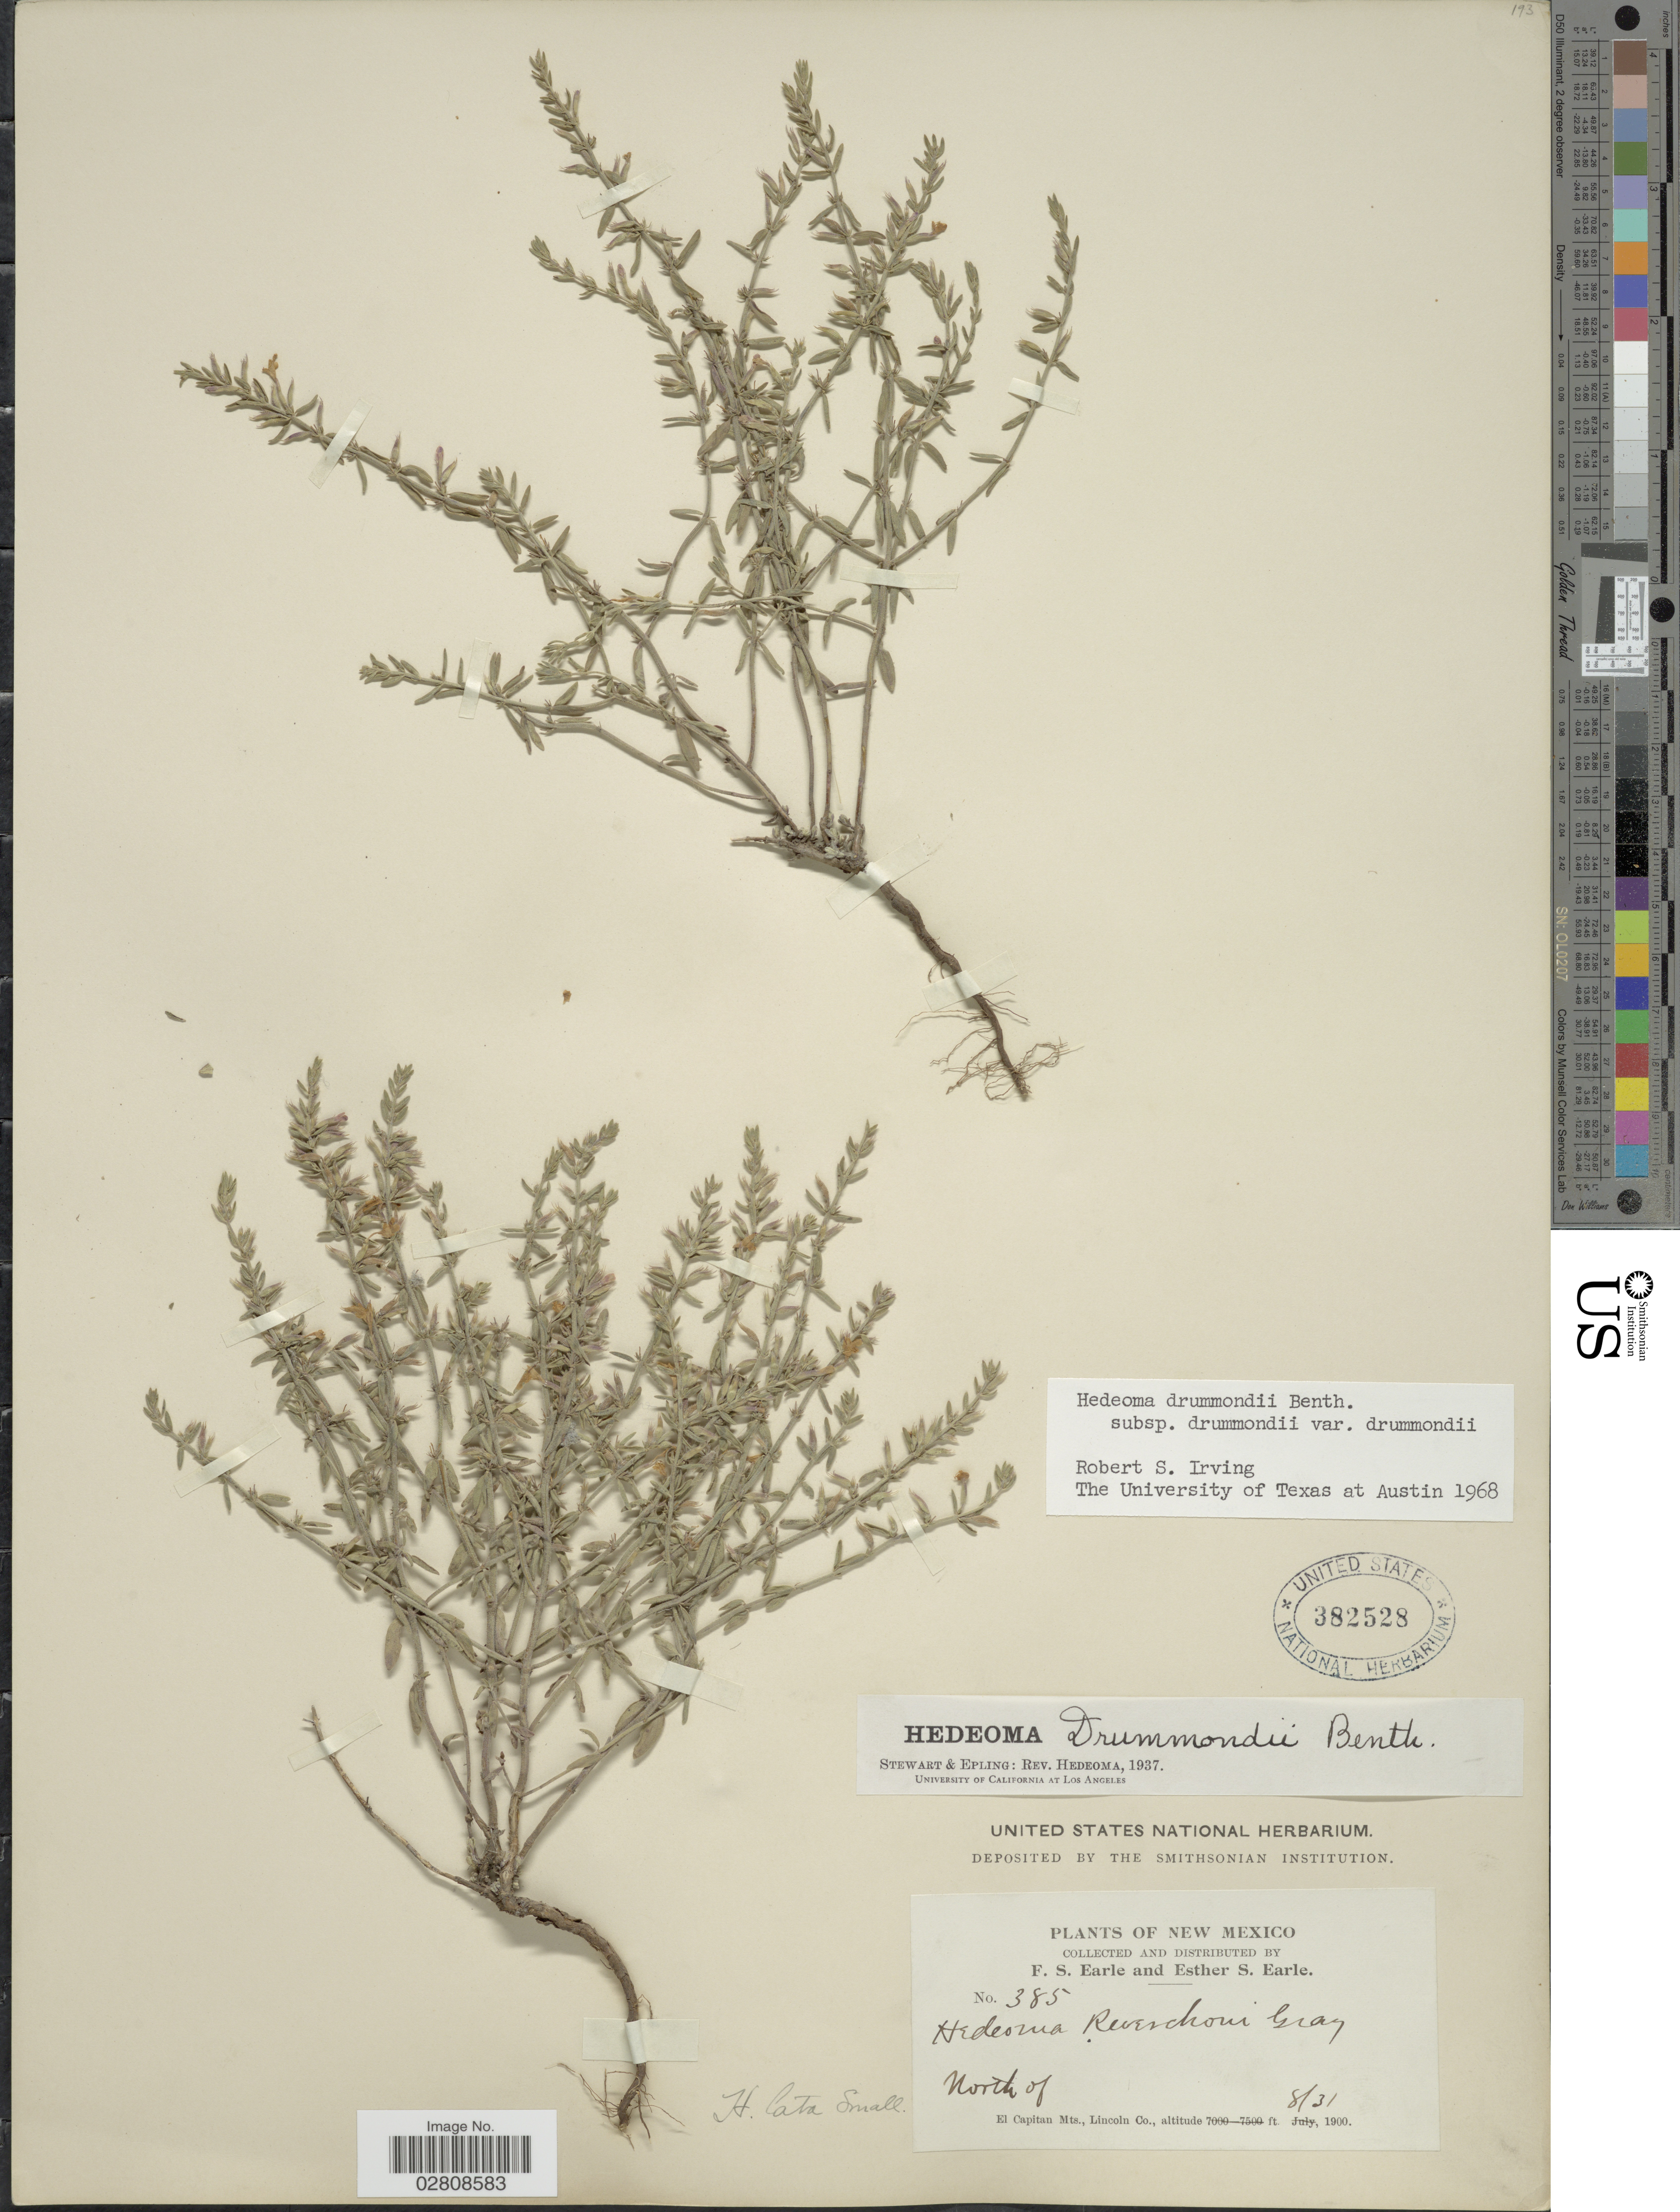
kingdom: Plantae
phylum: Tracheophyta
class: Magnoliopsida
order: Lamiales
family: Lamiaceae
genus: Hedeoma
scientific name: Hedeoma drummondii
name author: Benth.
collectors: F. S. Earle & E. S. Earle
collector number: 385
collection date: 1900-08-31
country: United States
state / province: New Mexico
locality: North of El Capitan Mts., Lincoln Co.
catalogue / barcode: US 382528